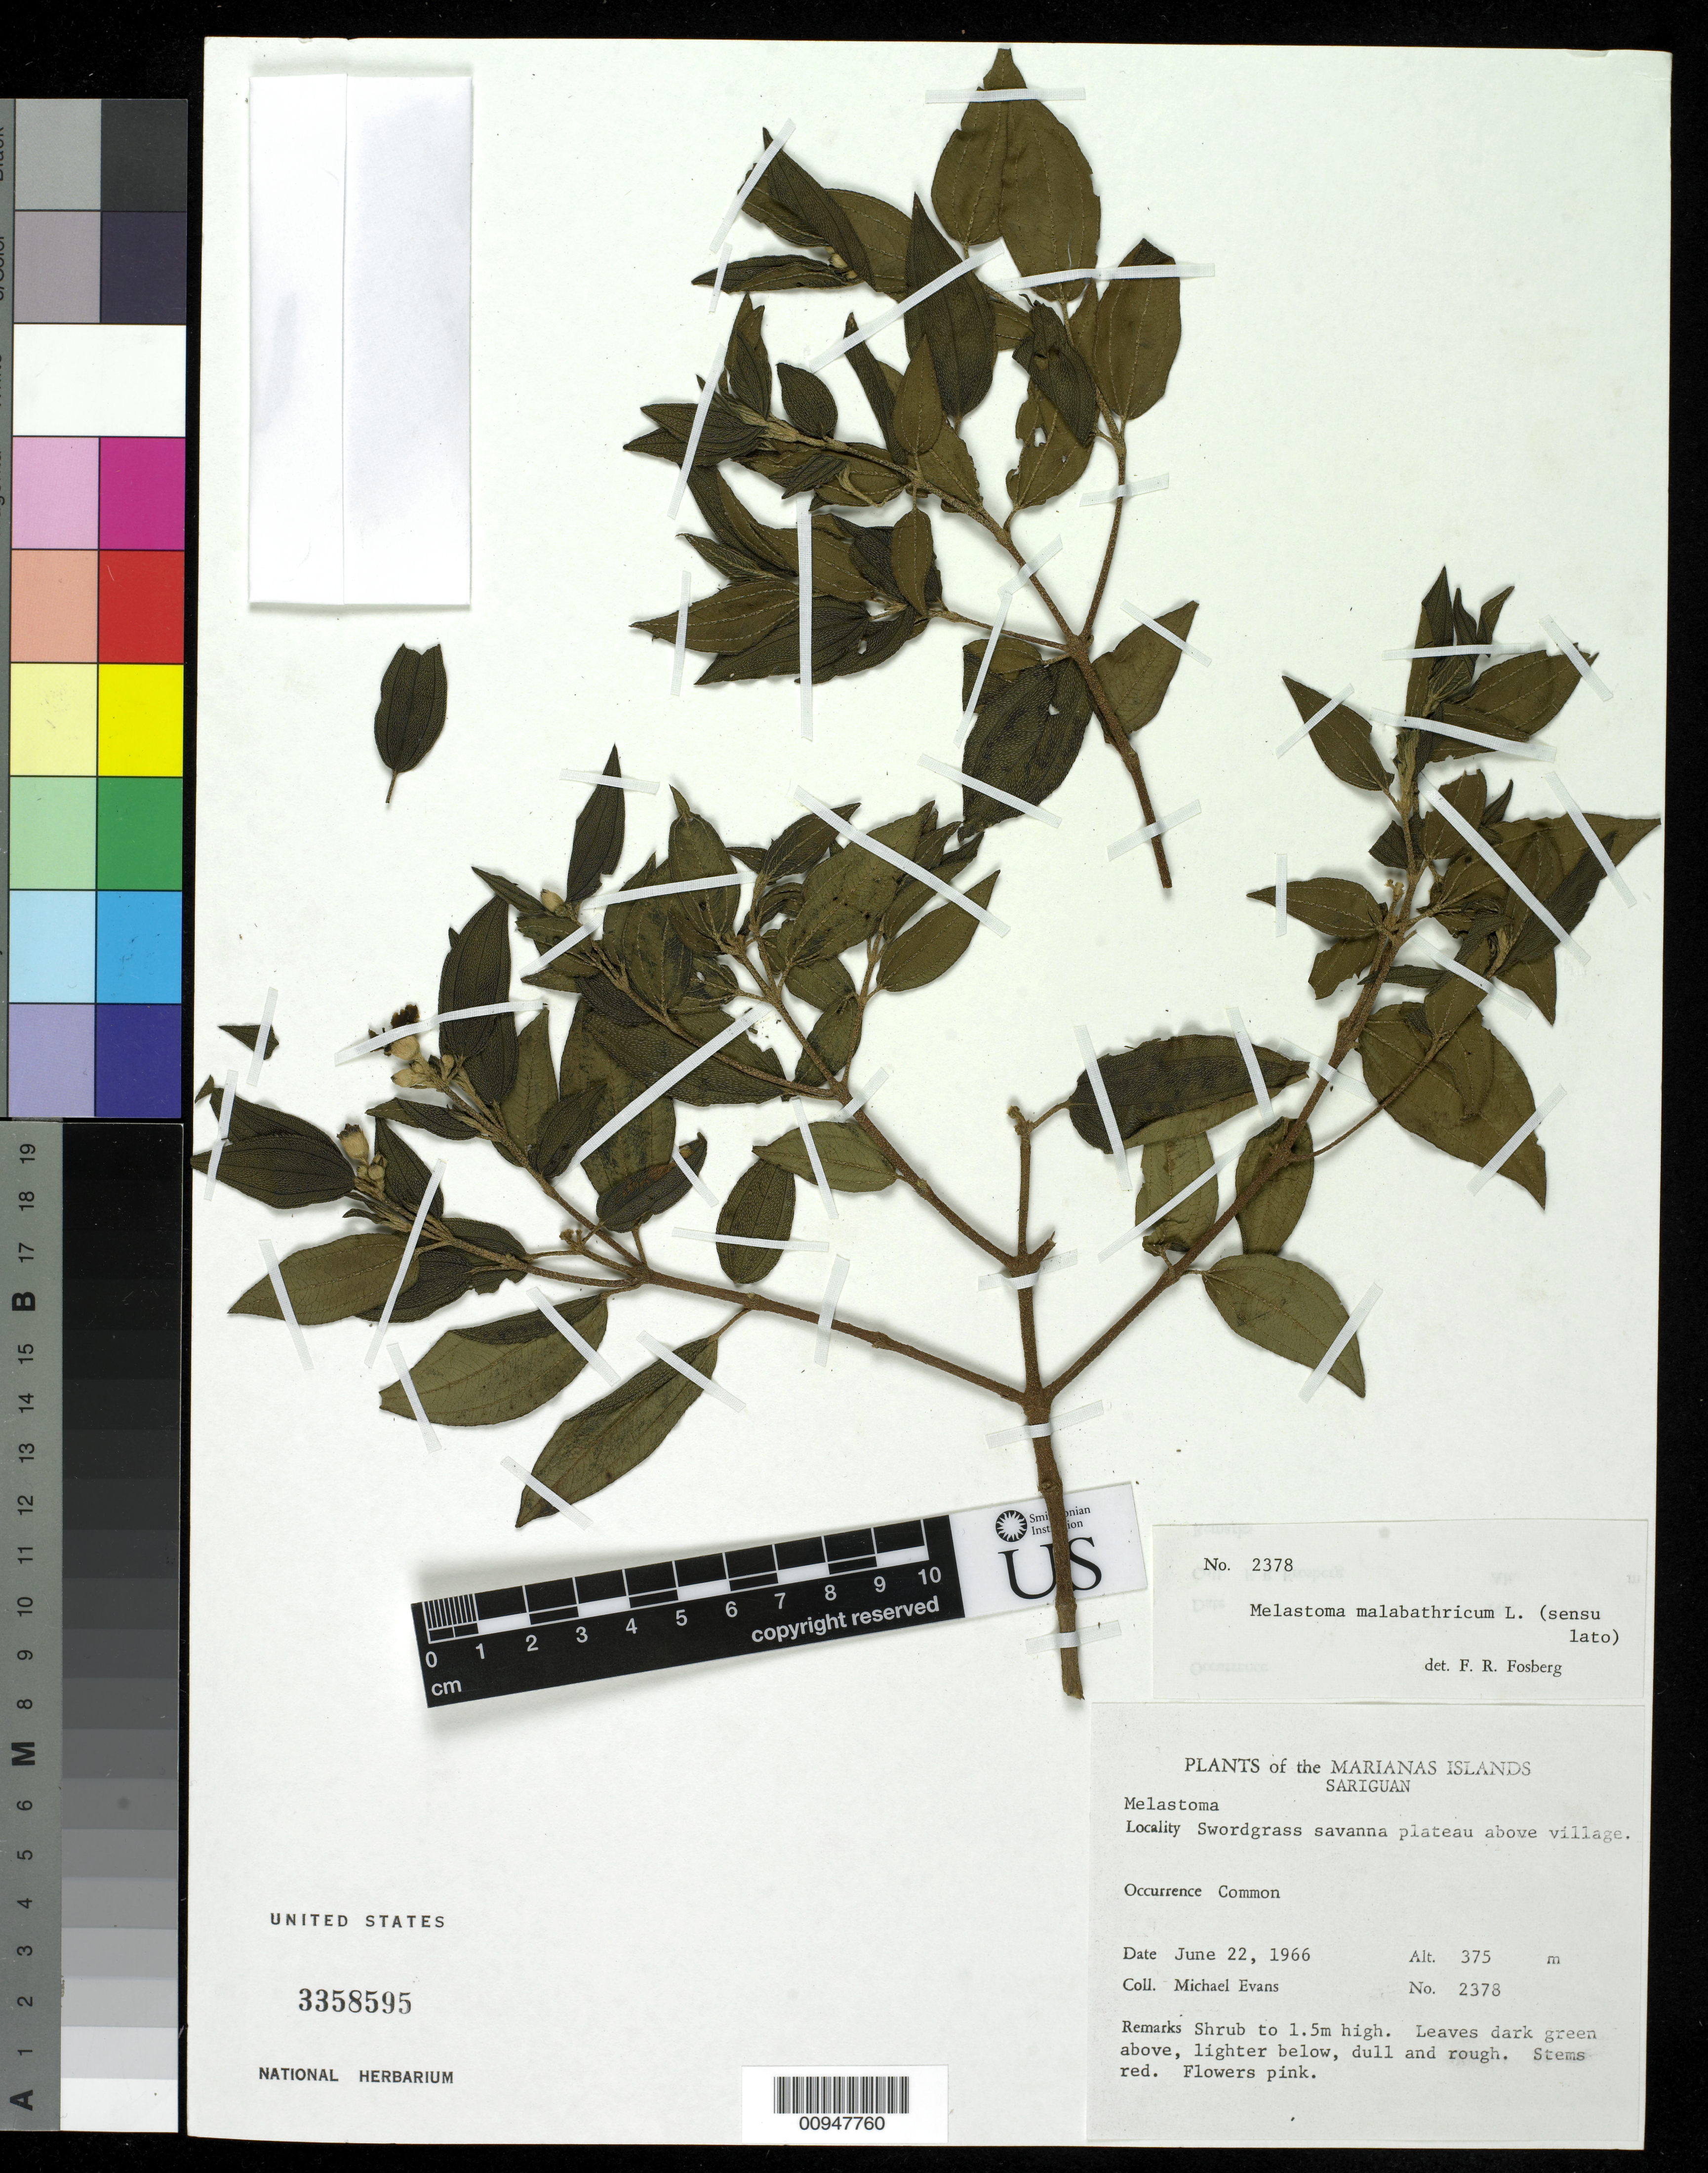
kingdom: Plantae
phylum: Tracheophyta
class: Magnoliopsida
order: Myrtales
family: Melastomataceae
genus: Melastoma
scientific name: Melastoma malabathricum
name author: L.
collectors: M. Evans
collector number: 2378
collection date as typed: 22 Jun 1966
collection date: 1966-06-22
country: Northern Mariana Islands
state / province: Northern Islands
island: Sarigan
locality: Swordgrass savanna plateau above village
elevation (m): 375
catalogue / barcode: US 3358595